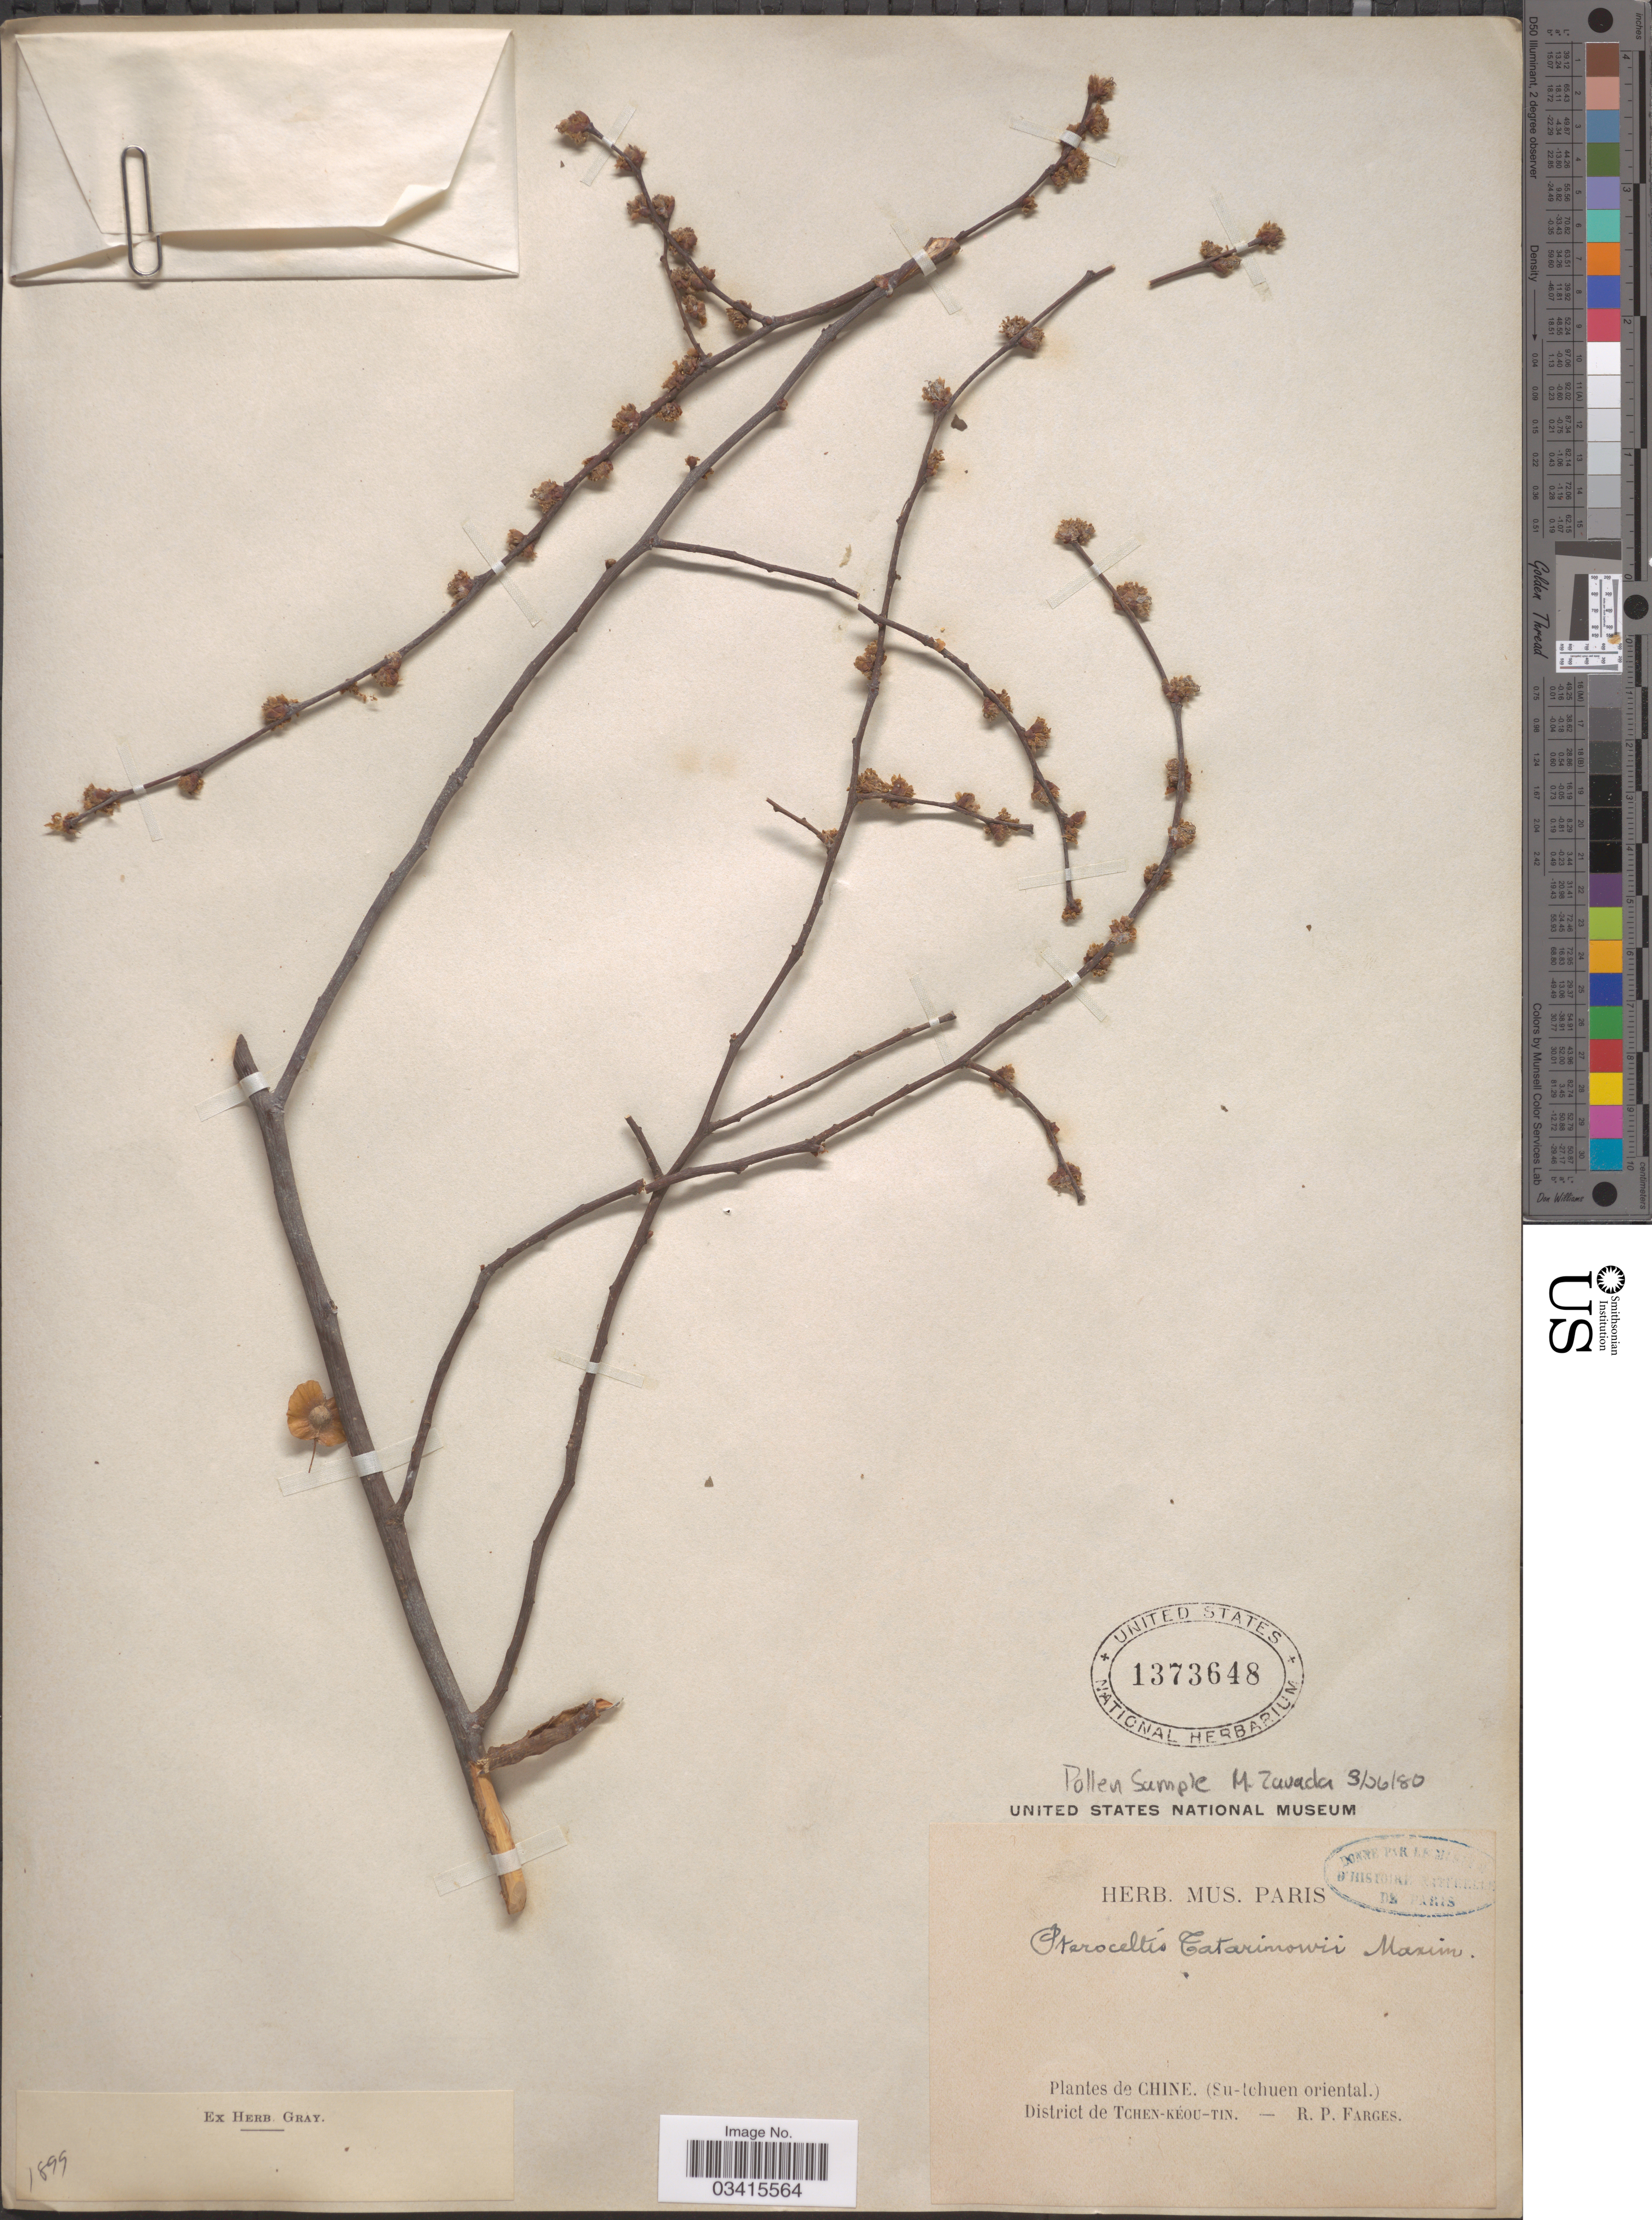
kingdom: Plantae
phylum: Tracheophyta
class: Magnoliopsida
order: Rosales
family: Cannabaceae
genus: Pteroceltis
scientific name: Pteroceltis tatarinowii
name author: Maxim.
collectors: R. Farges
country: China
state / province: Sichuan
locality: Chine. (Su-tchuen oriental.). District de Tchen-Kéou-Tin.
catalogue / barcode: US 1373648